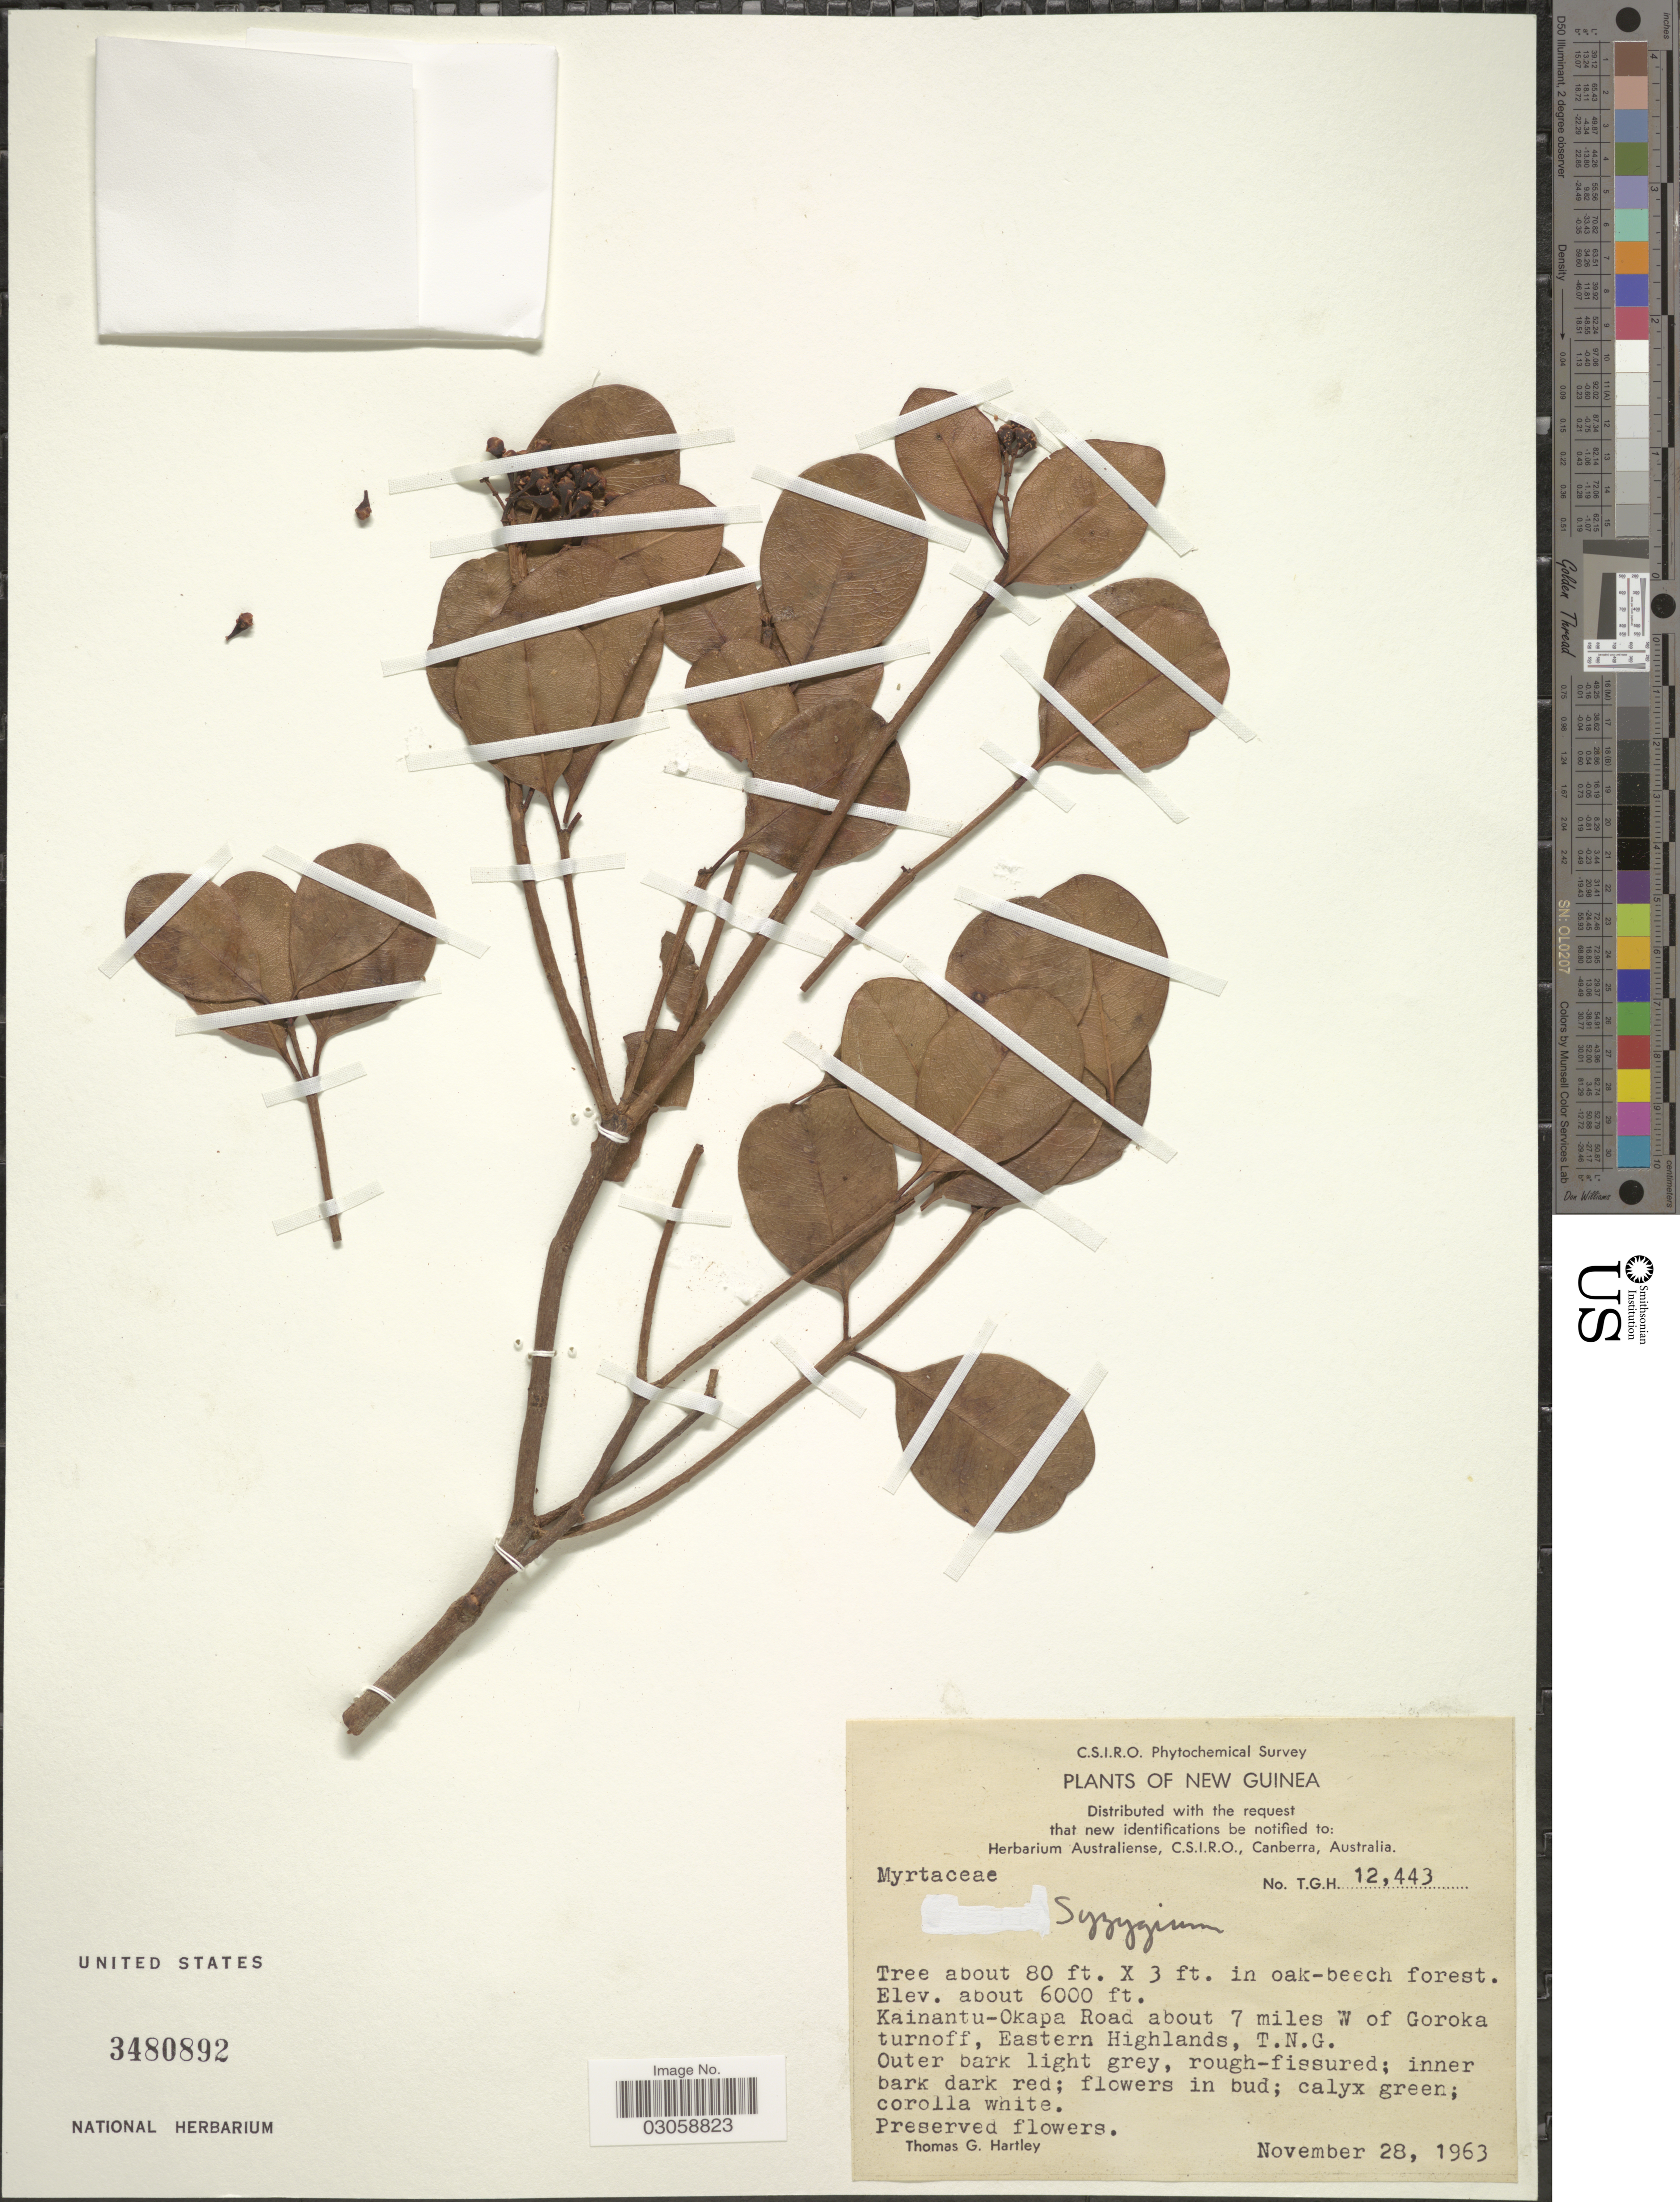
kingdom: Plantae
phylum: Tracheophyta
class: Magnoliopsida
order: Myrtales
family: Myrtaceae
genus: Syzygium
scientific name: Syzygium sp.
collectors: T. G. Hartley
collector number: T.G.H. 12443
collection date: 1963-11-28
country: Papua New Guinea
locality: New Guinea, Kainantu-Okapa Road about 7 miles W of Goroka turnoff, Eastern Highlands, T.N.G.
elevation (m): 1829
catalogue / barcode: US 3480892